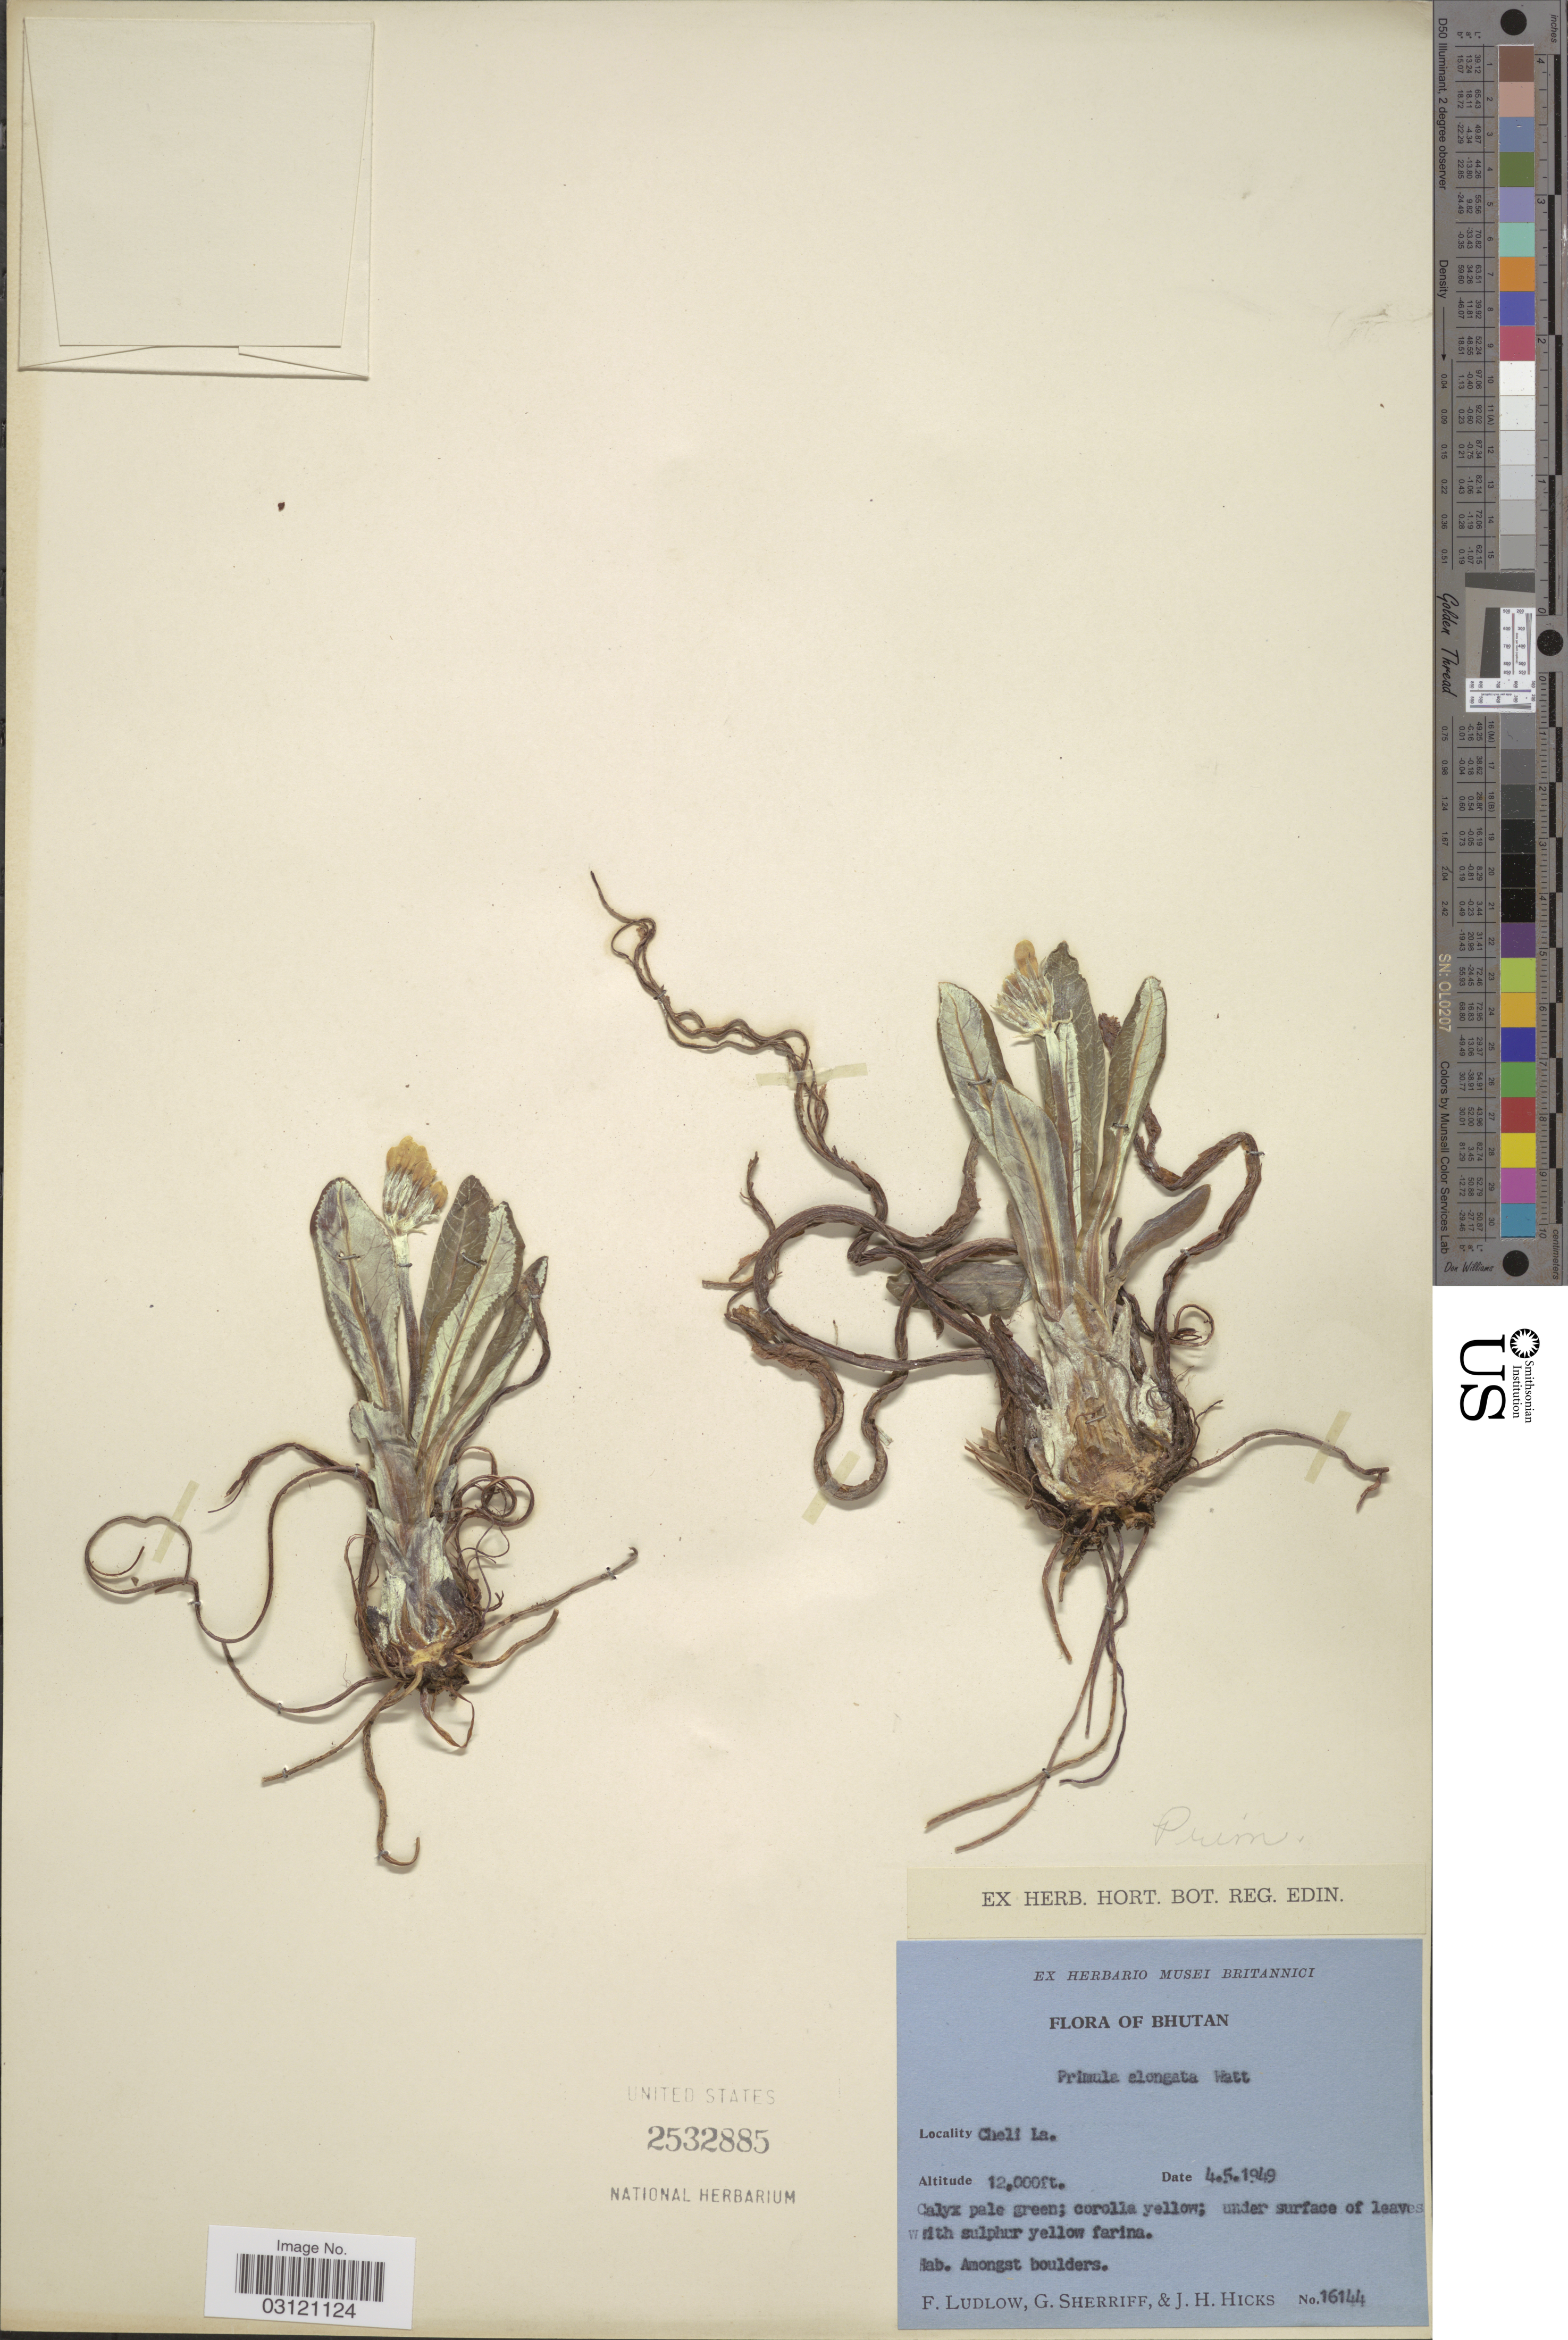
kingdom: Plantae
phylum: Tracheophyta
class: Magnoliopsida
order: Ericales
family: Primulaceae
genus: Primula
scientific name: Primula elongata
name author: Watt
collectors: F. Ludlow, G. Sherriff & J. H. Hicks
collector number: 16144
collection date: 1949-05-04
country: Bhutan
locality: Cheli La.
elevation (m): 3658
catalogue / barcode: US 2532885